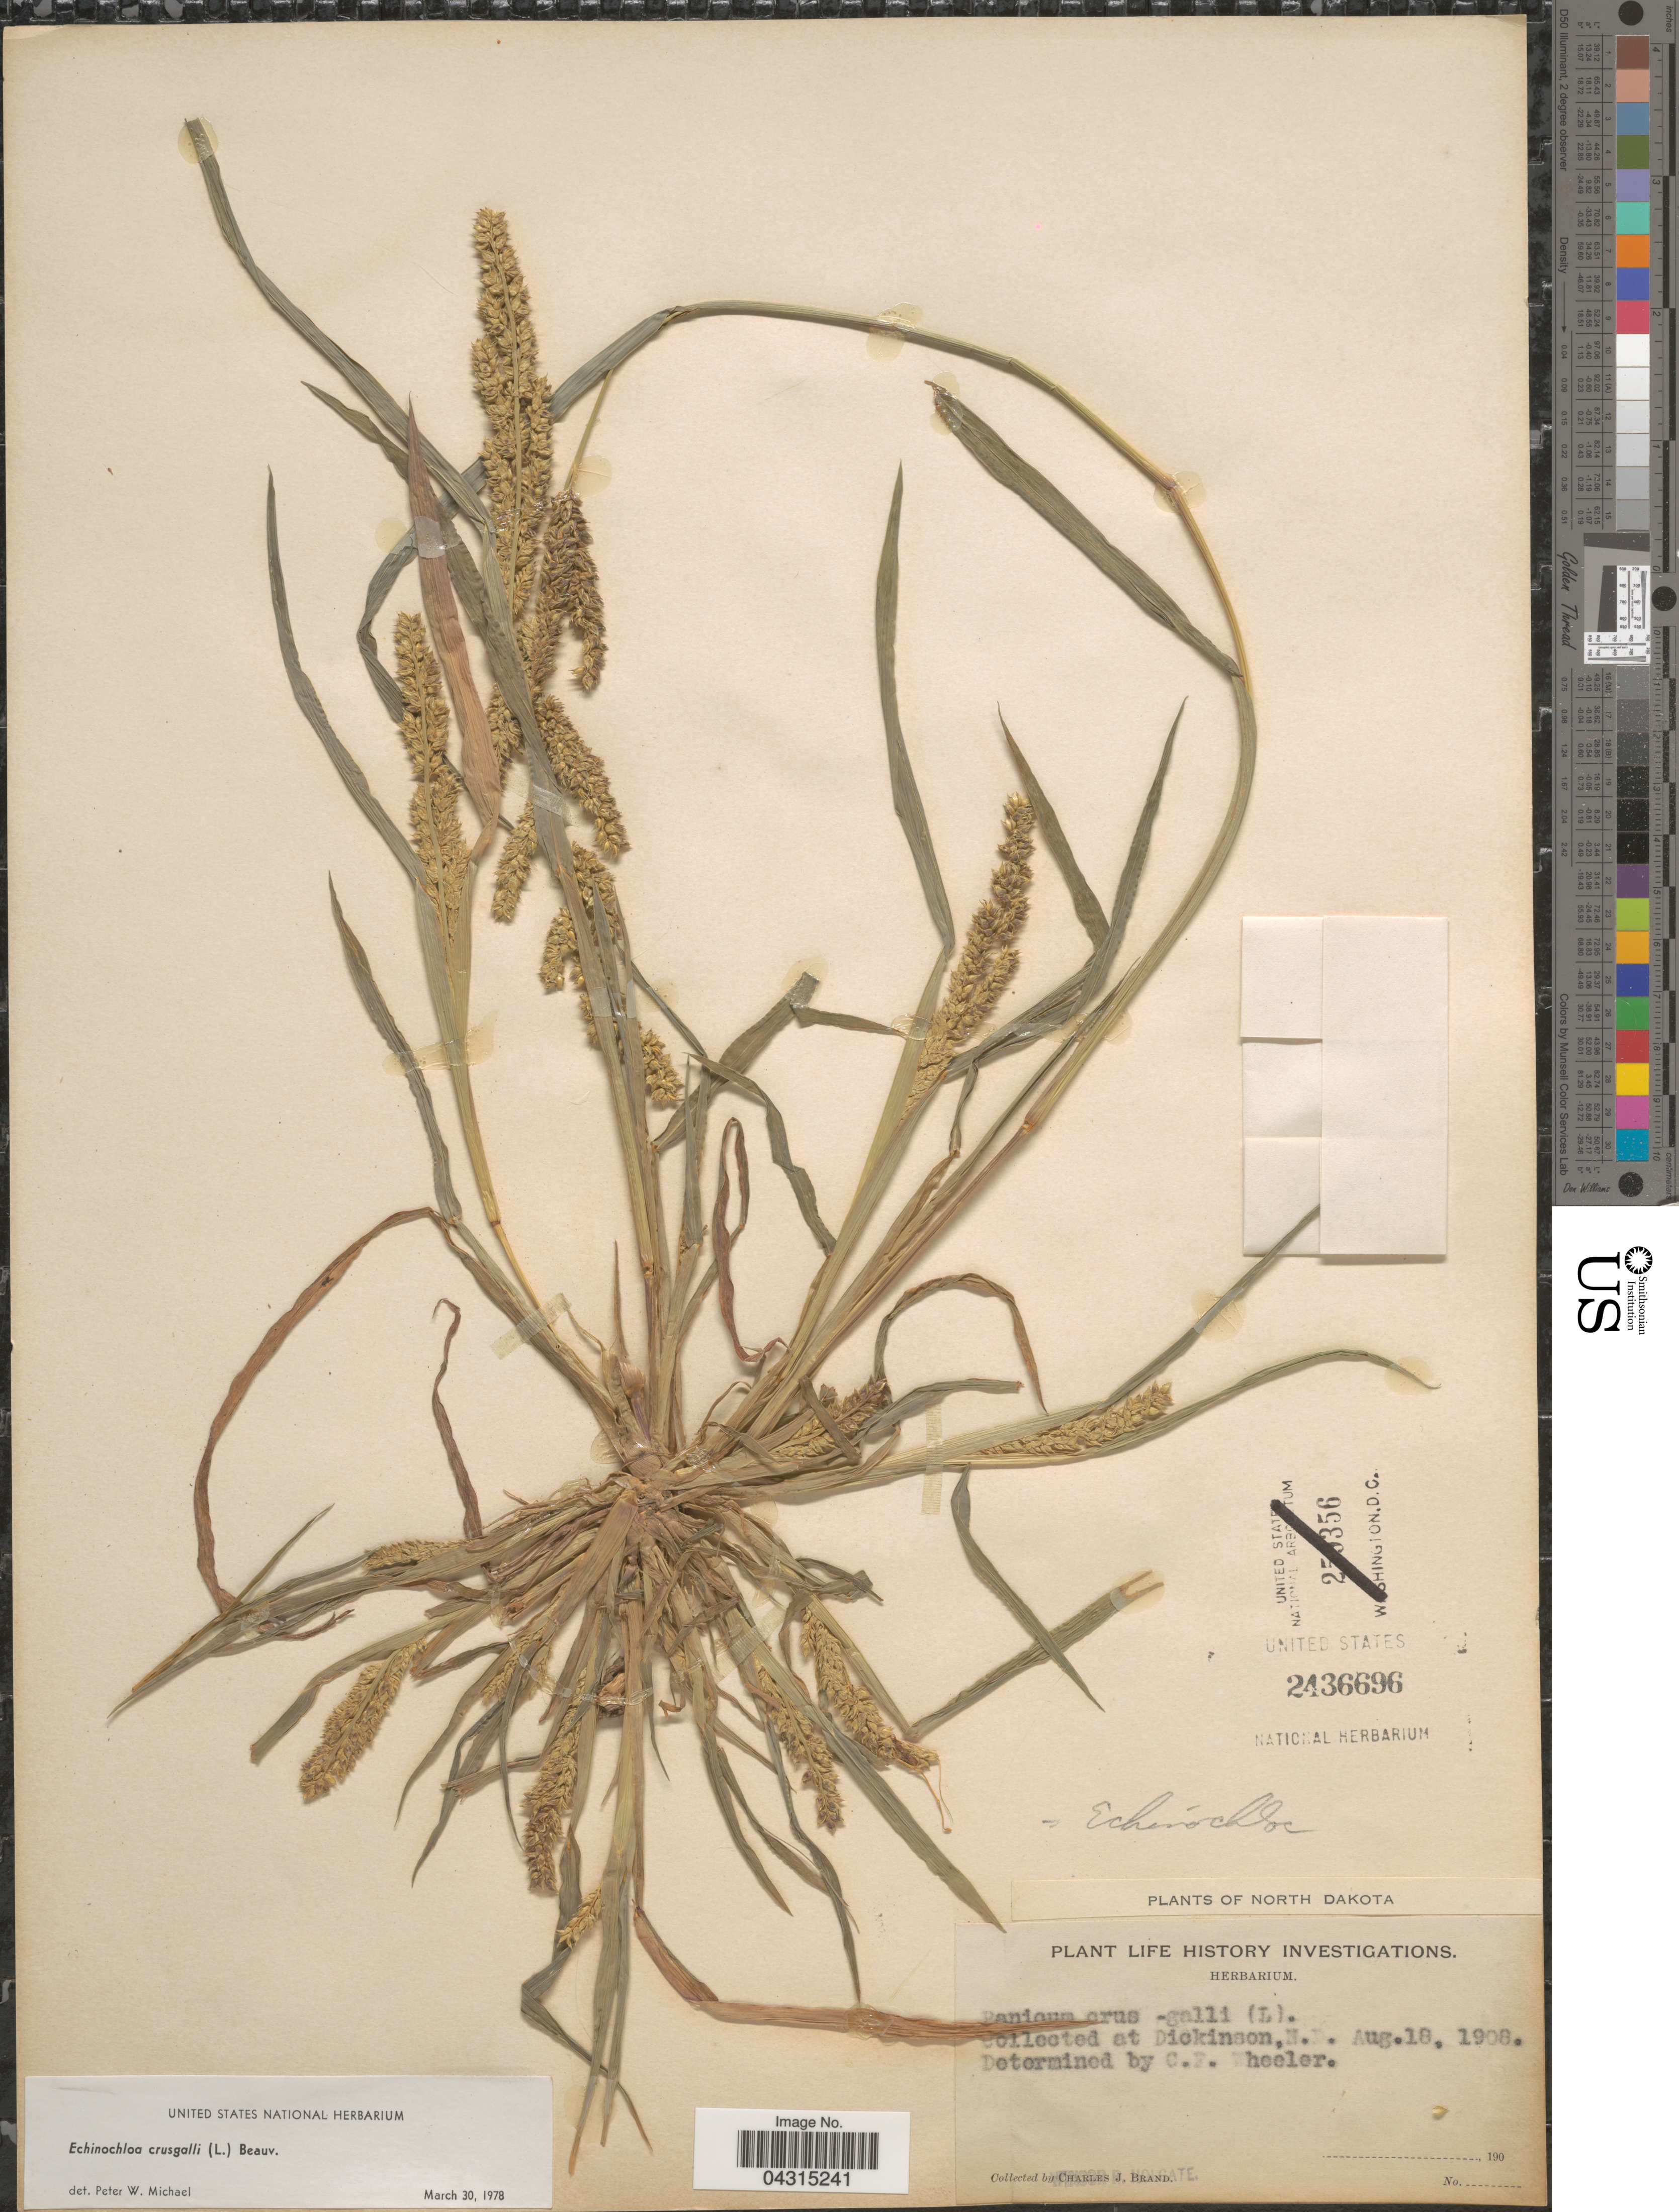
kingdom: Plantae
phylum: Tracheophyta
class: Liliopsida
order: Poales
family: Poaceae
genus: Echinochloa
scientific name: Echinochloa crus-galli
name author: (L.) P. Beauv.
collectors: C. J. Brand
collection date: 1908-08-18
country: United States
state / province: North Dakota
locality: At Dickinson.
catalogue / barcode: US 2436696